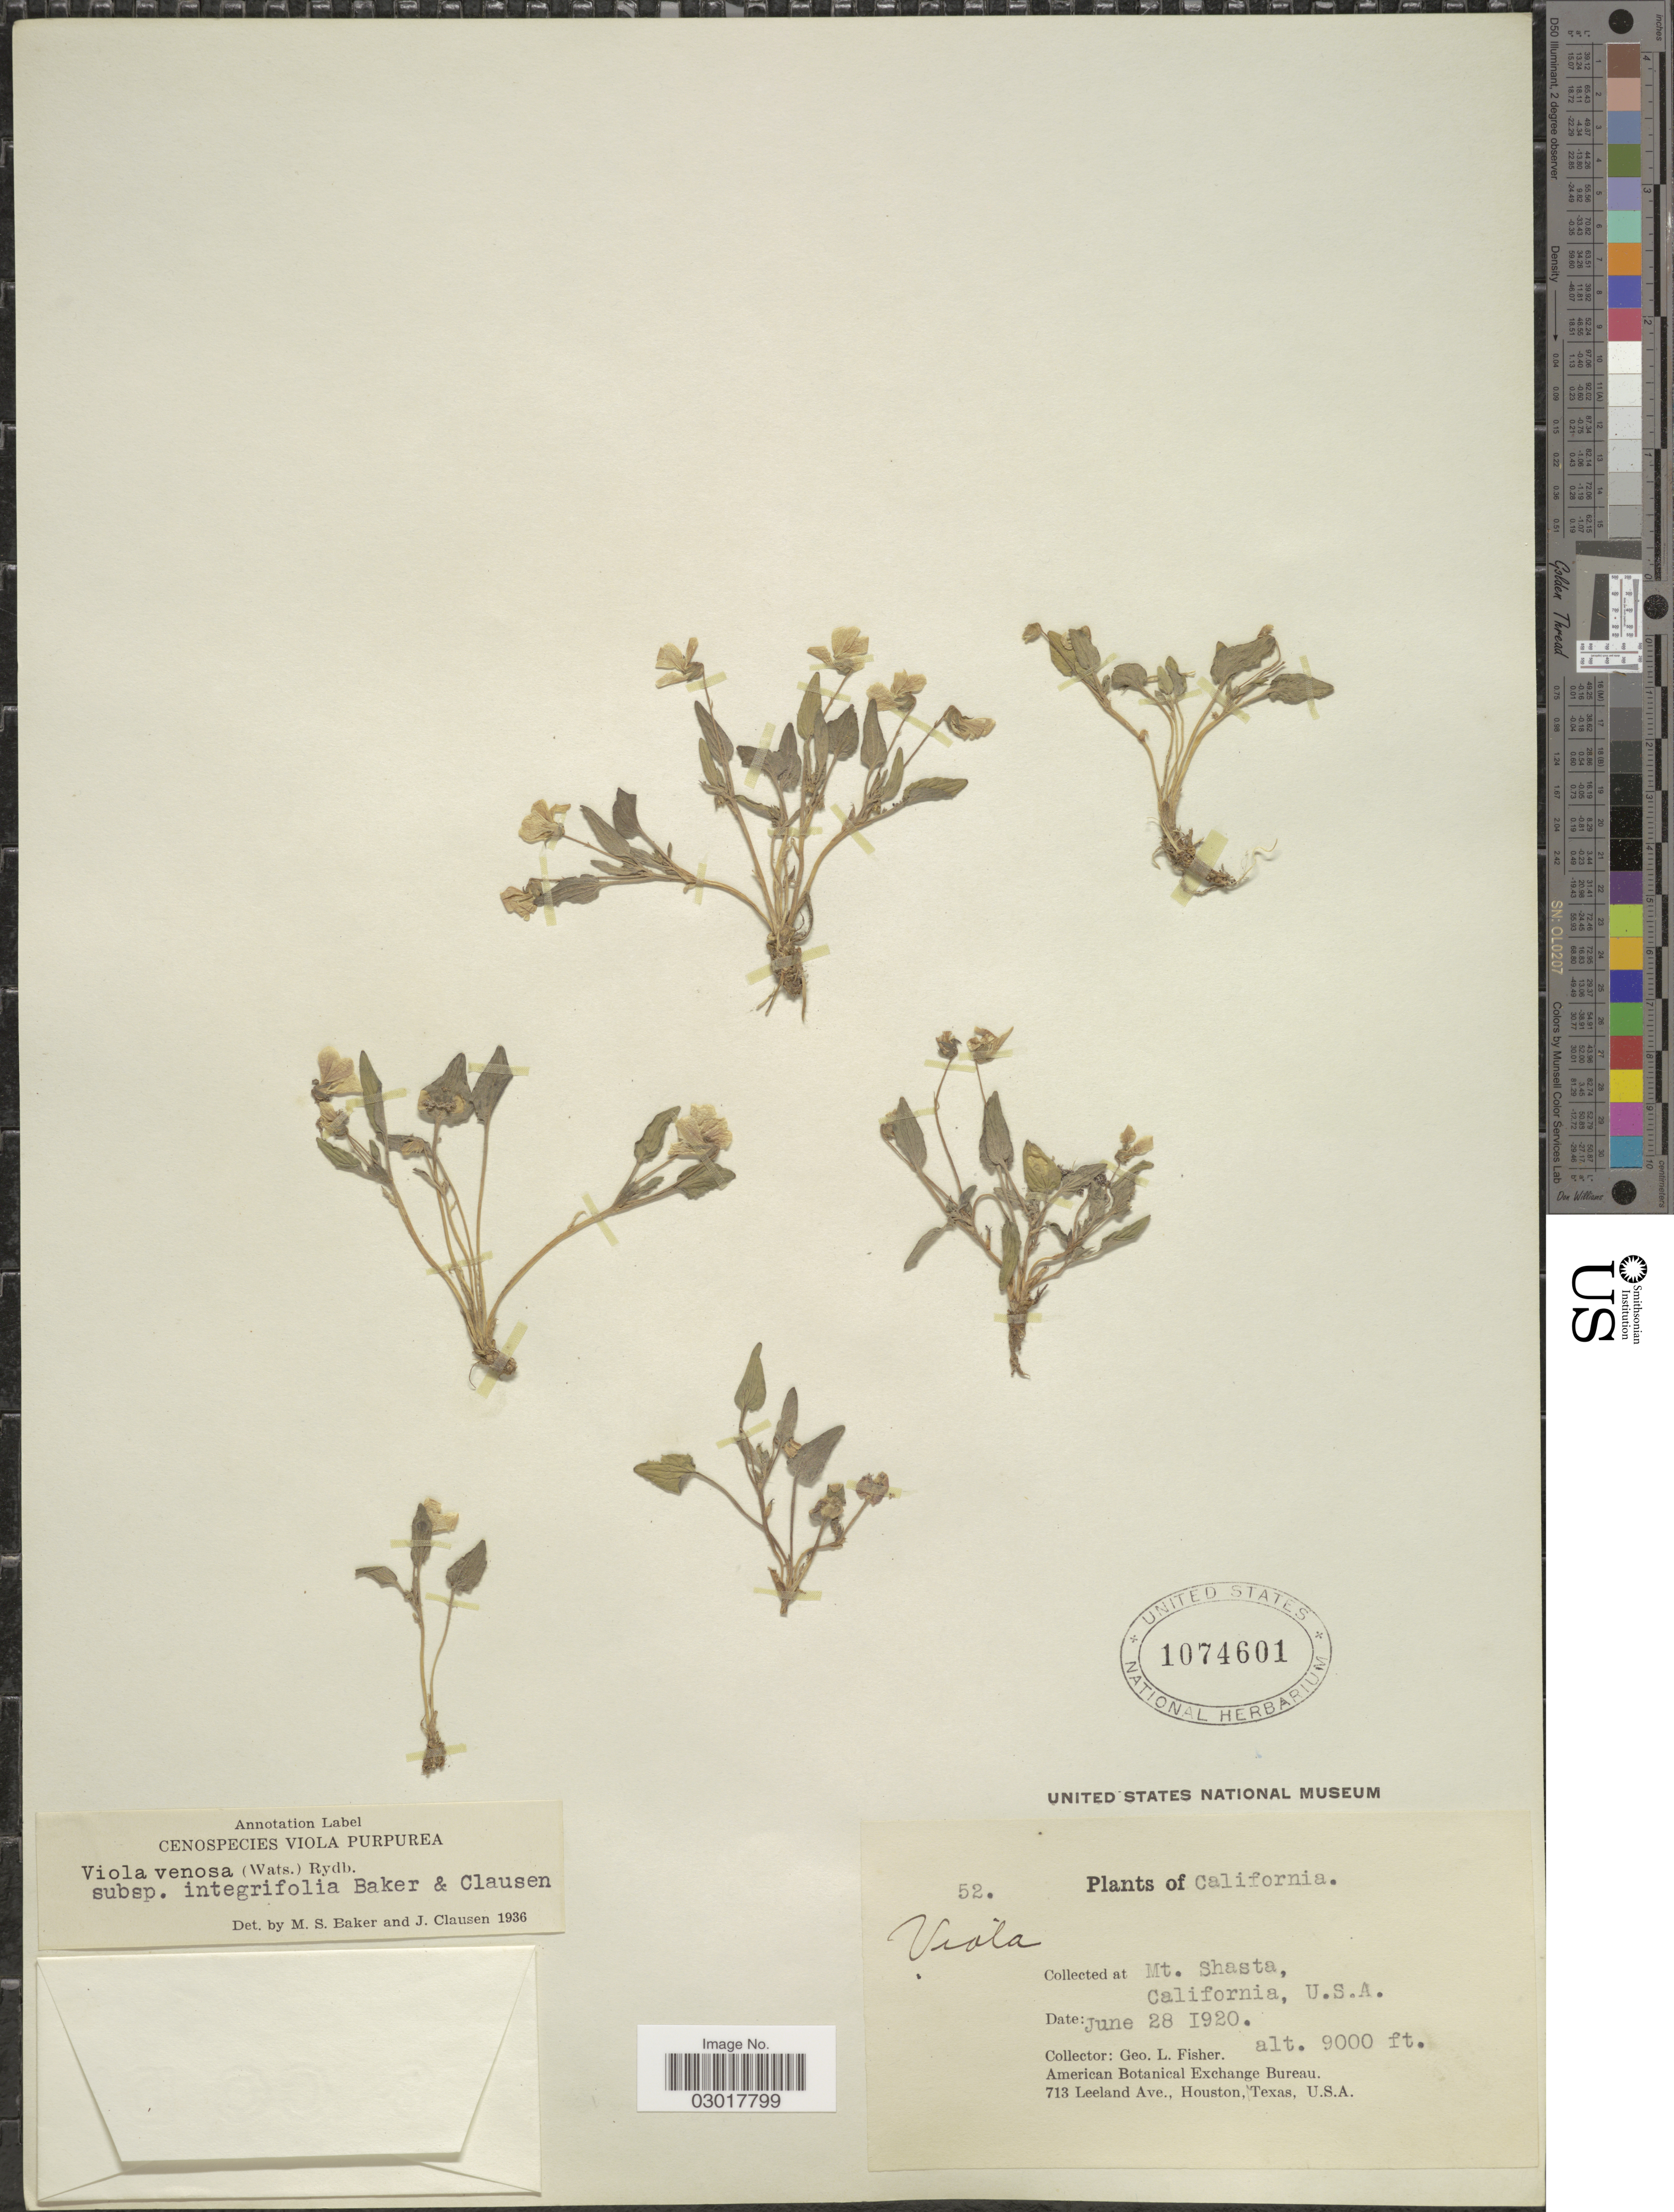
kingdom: Plantae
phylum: Tracheophyta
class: Magnoliopsida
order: Malpighiales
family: Violaceae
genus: Viola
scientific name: Viola venosa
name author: (S. Watson) Rydb.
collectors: G. L. Fisher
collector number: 52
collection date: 1920-06-28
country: United States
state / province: California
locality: Mt. Shasta.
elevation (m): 2743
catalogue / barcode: US 1074601